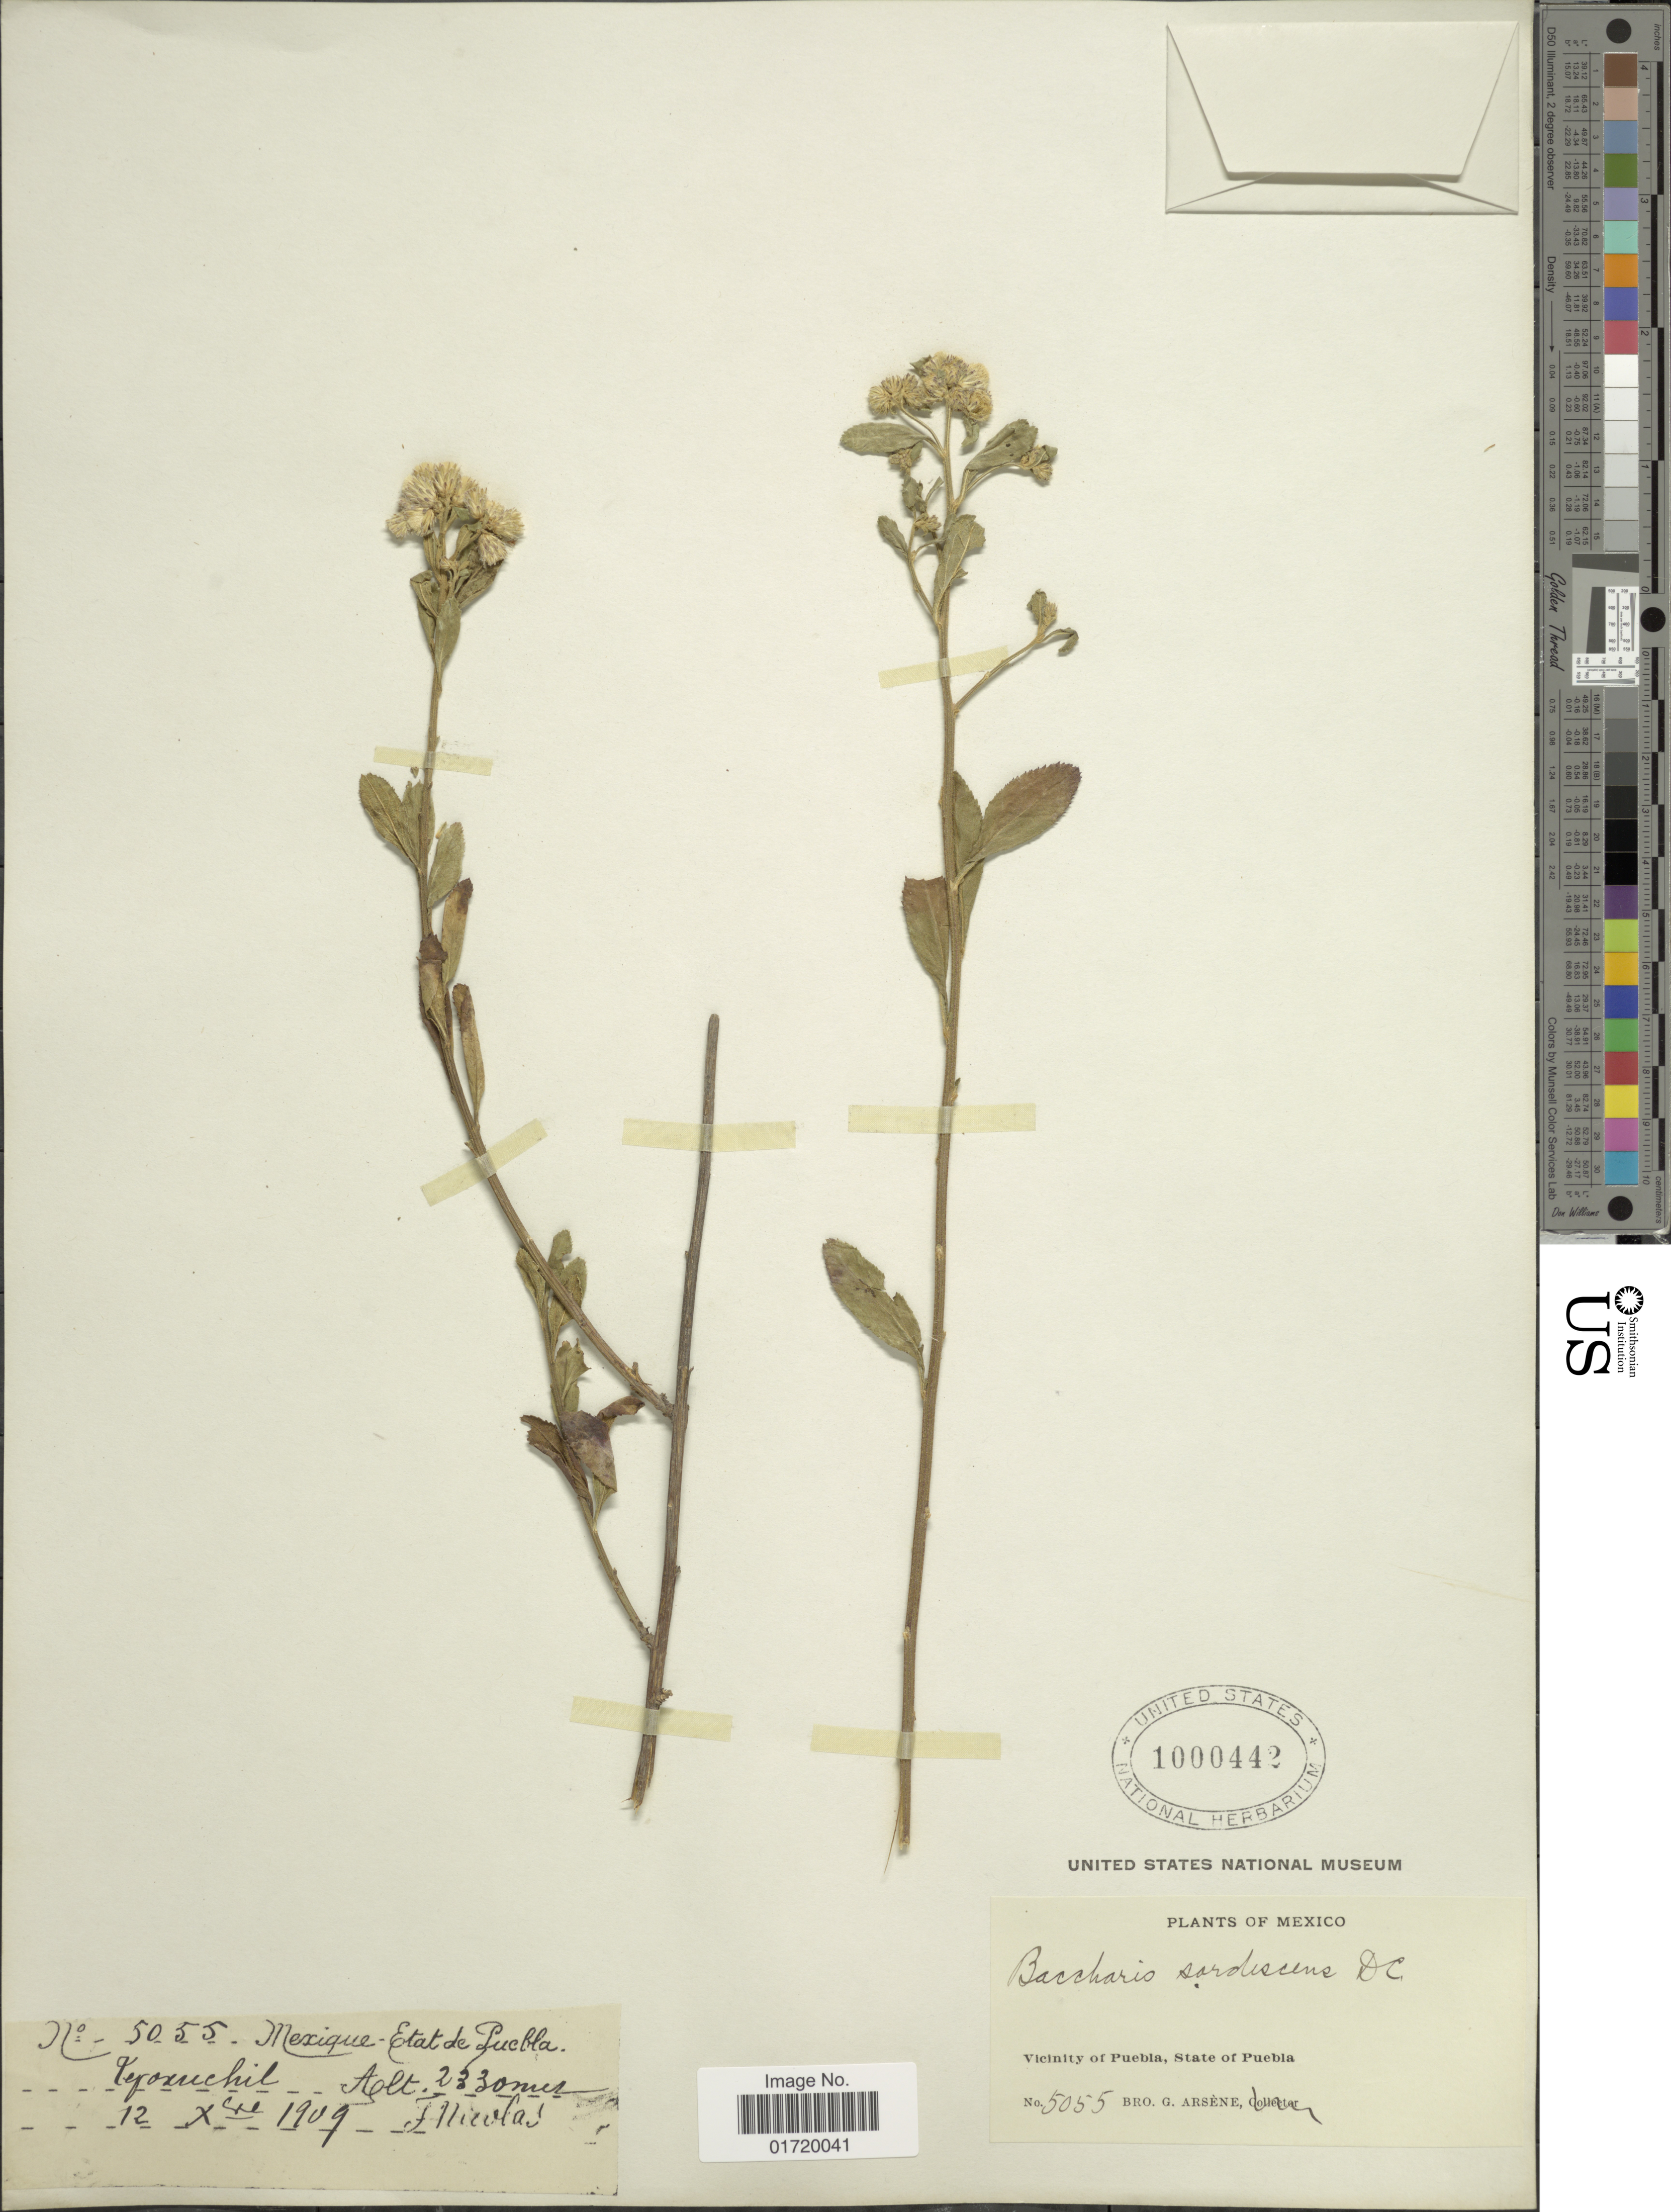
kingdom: Plantae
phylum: Tracheophyta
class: Magnoliopsida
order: Asterales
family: Asteraceae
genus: Baccharis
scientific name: Baccharis sordescens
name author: DC.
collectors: F. Nicolas & Bro. G. Arsène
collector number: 5055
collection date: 1909-10-12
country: Mexico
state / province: Puebla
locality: Mexique, Vicinity of Puebla, Tejoxuchil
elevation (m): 2330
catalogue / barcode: US 1000442